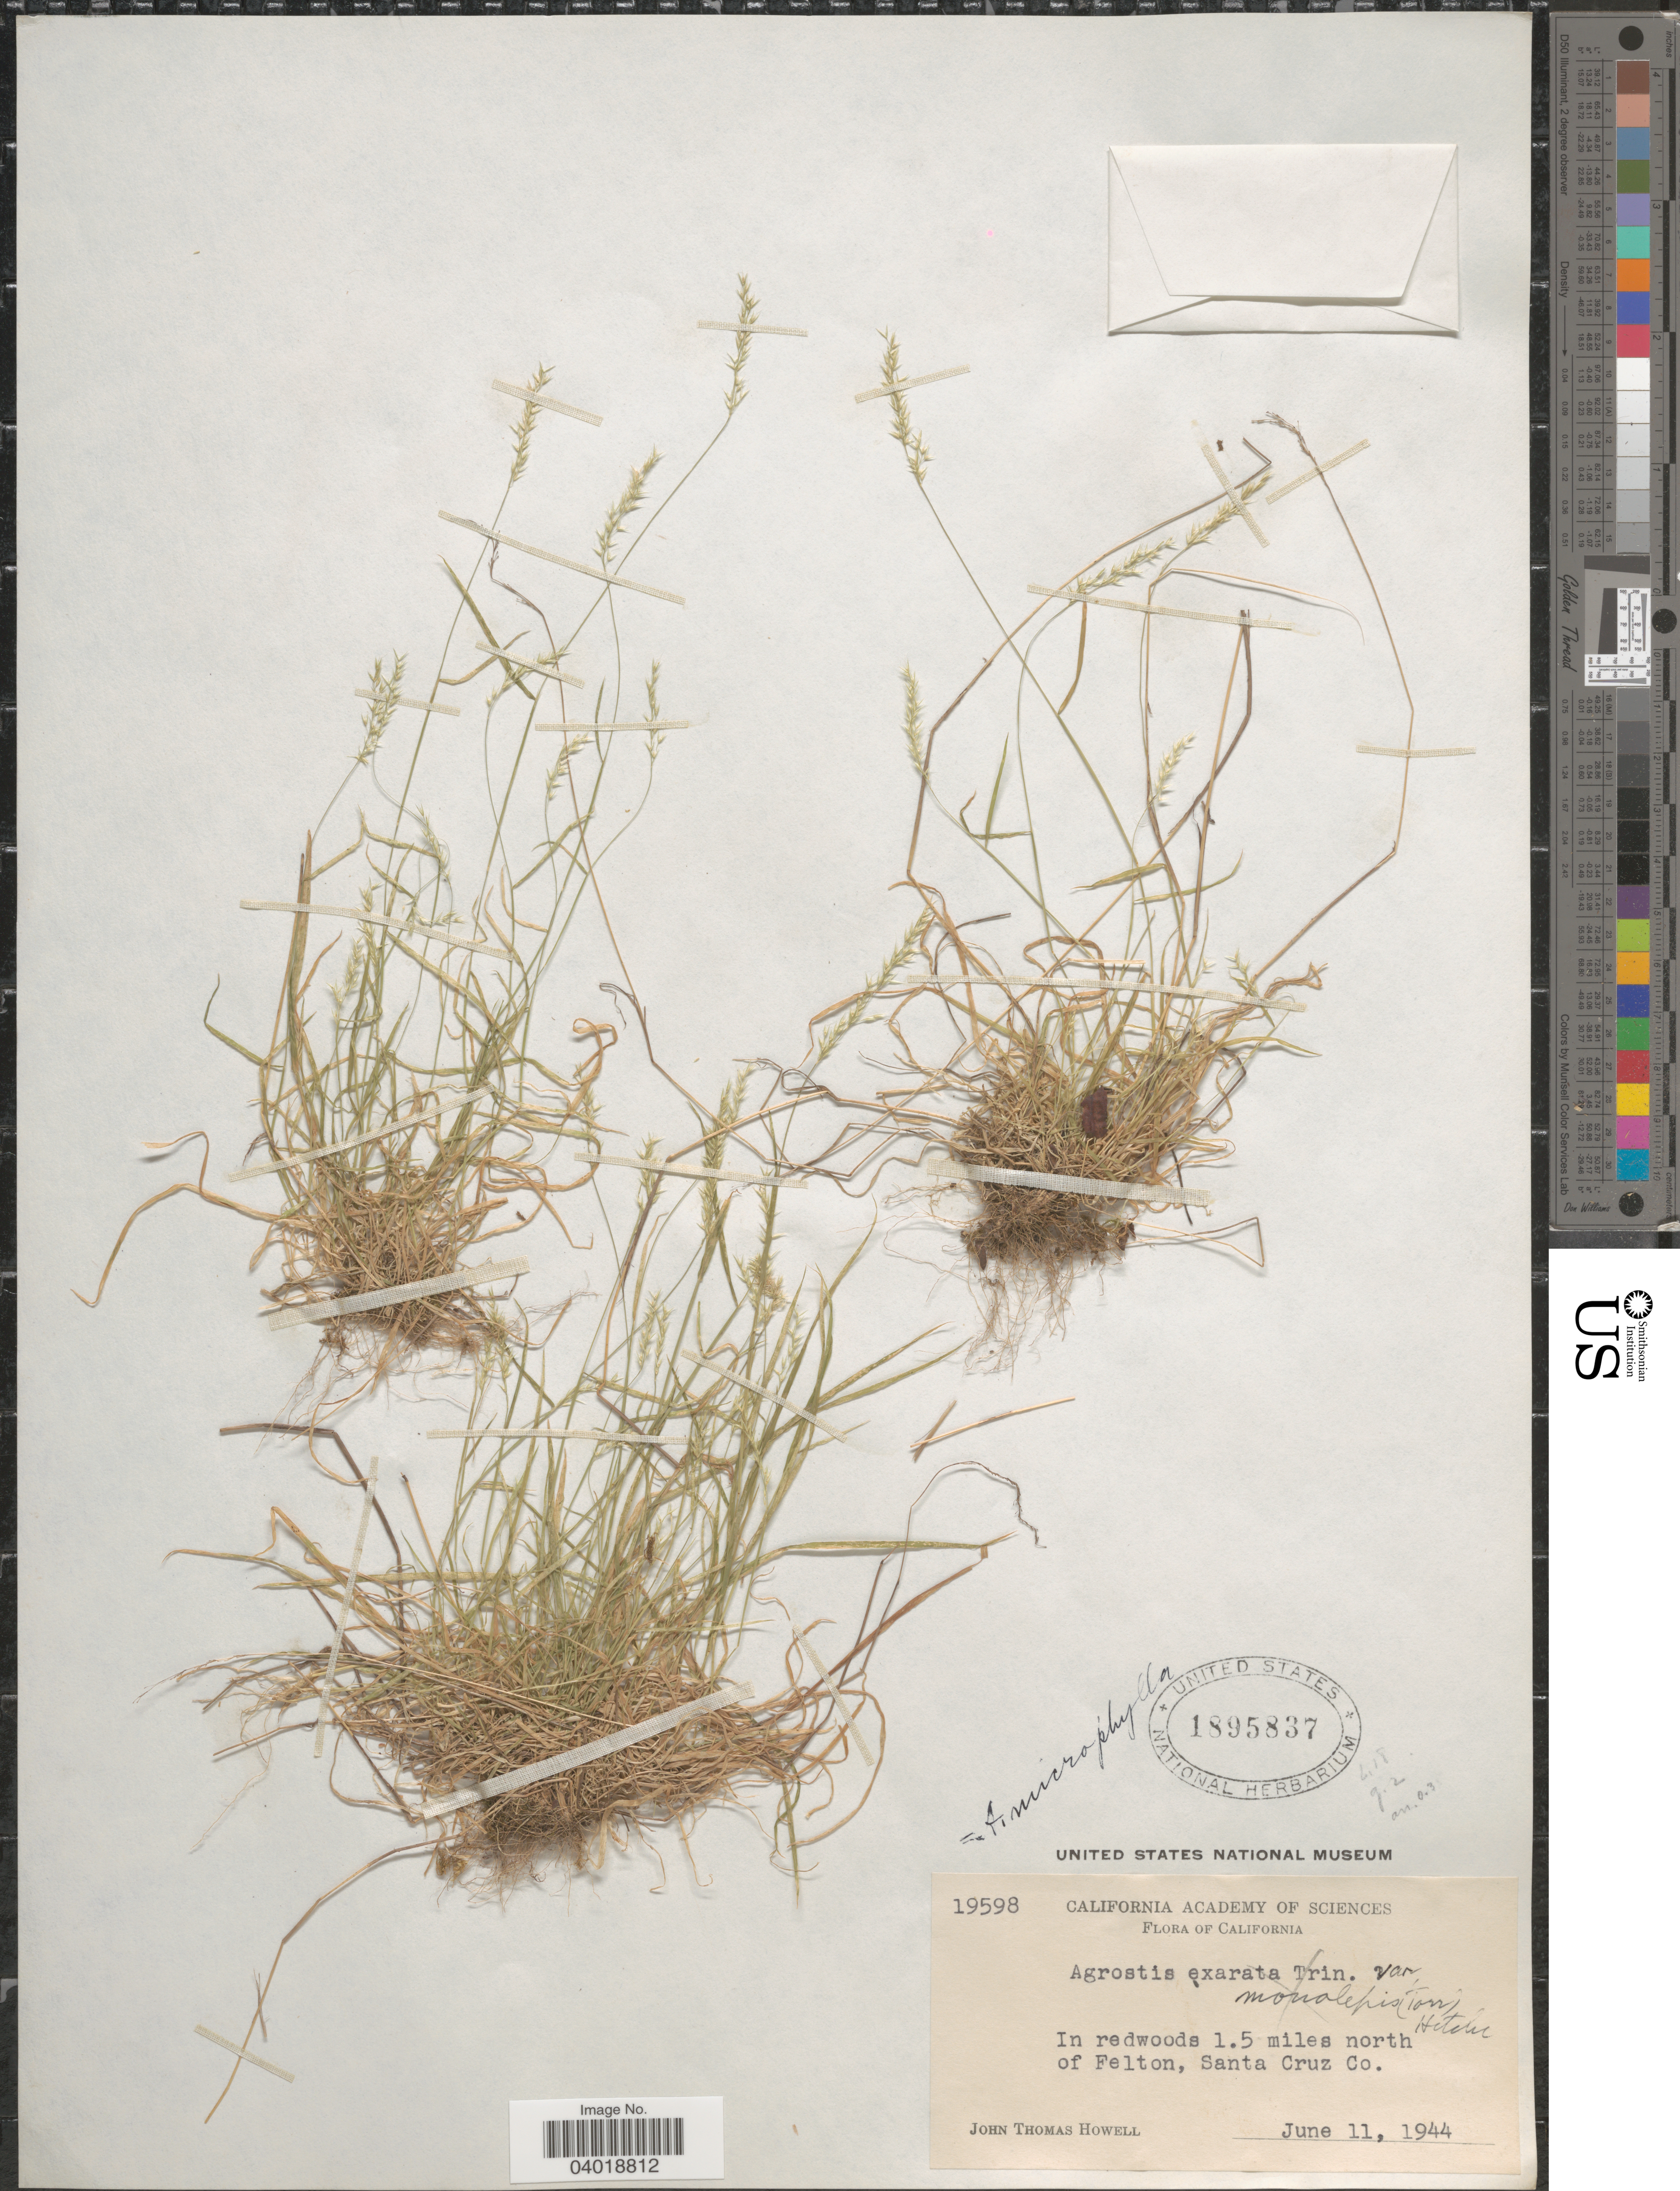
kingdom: Plantae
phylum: Tracheophyta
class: Liliopsida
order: Poales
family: Poaceae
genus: Agrostis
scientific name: Agrostis exarata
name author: Trin.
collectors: J. T. Howell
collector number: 19598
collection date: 1944-06-11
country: United States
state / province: California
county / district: Santa Cruz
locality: In redwoods 1.5 miles north of Felton, Santa Cruz Co.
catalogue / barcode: US 1895837